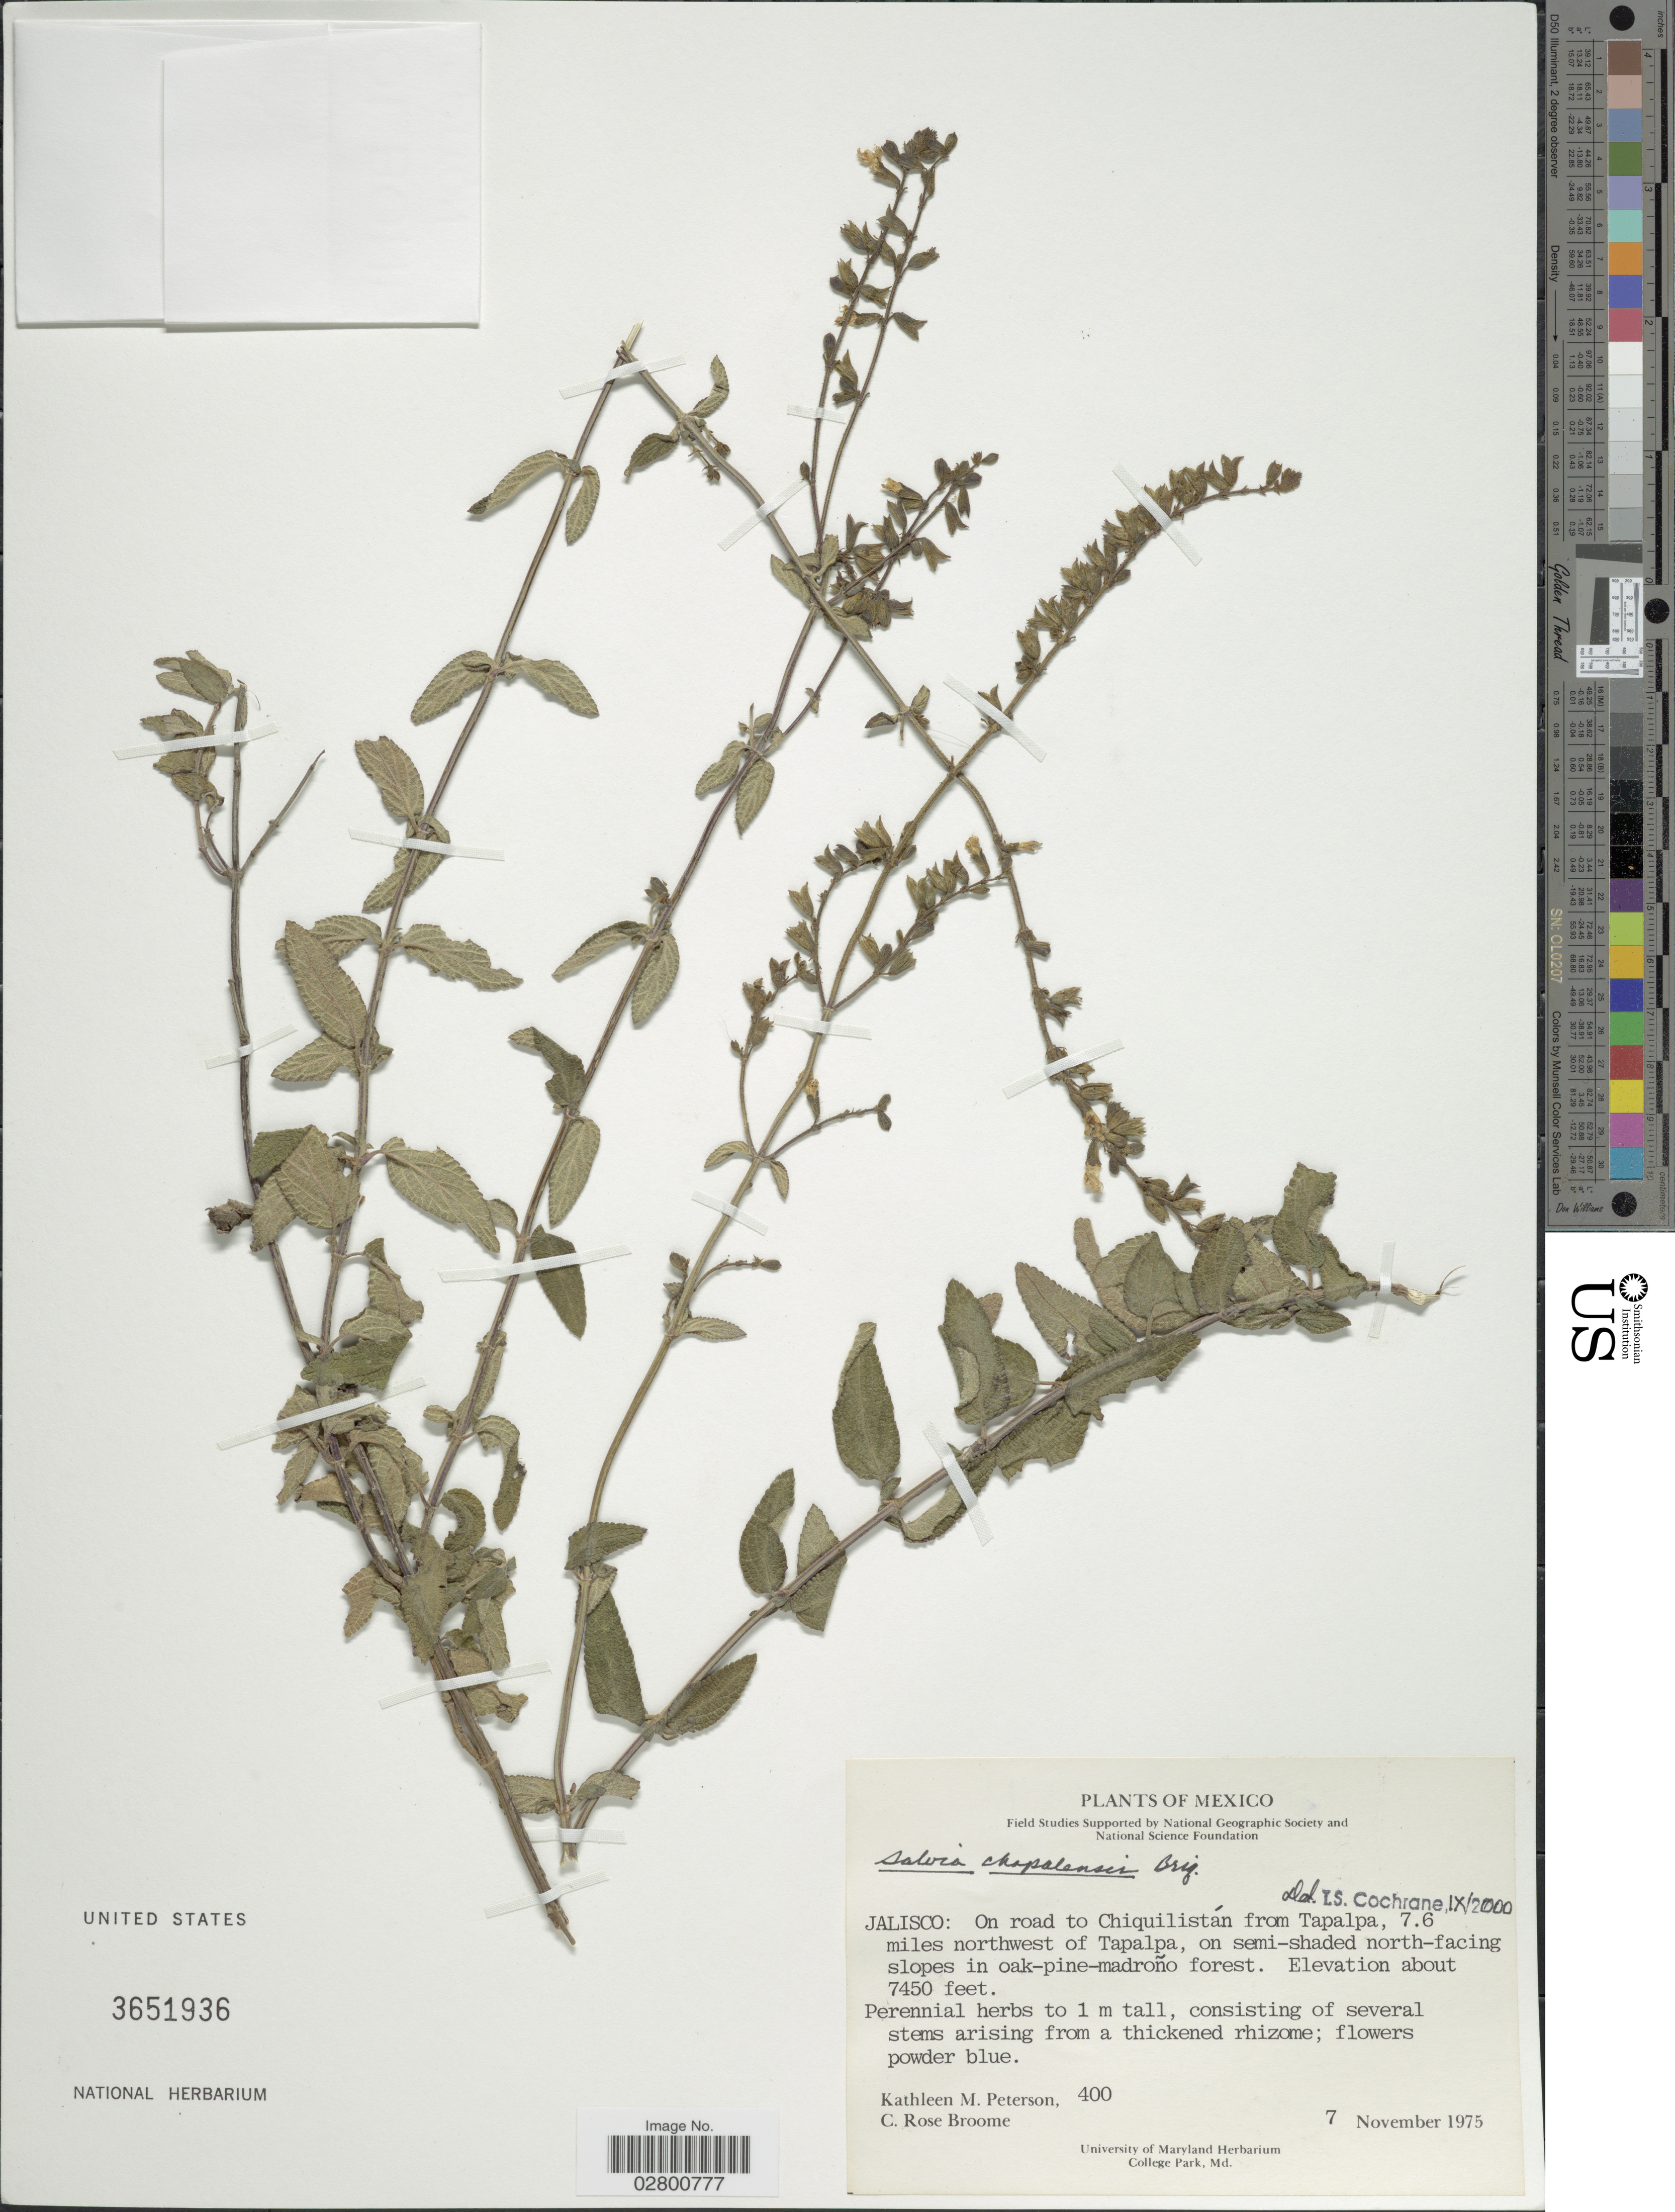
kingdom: Plantae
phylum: Tracheophyta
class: Magnoliopsida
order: Lamiales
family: Lamiaceae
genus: Salvia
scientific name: Salvia chapalensis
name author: Briq.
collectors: K. Peterson & C. R. Broome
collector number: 400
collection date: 1975-11-07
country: Mexico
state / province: Jalisco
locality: On road to Chiquilistán from Tapalpa, 7.6 miles northwest of Tapalpa.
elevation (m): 2271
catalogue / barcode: US 3651936